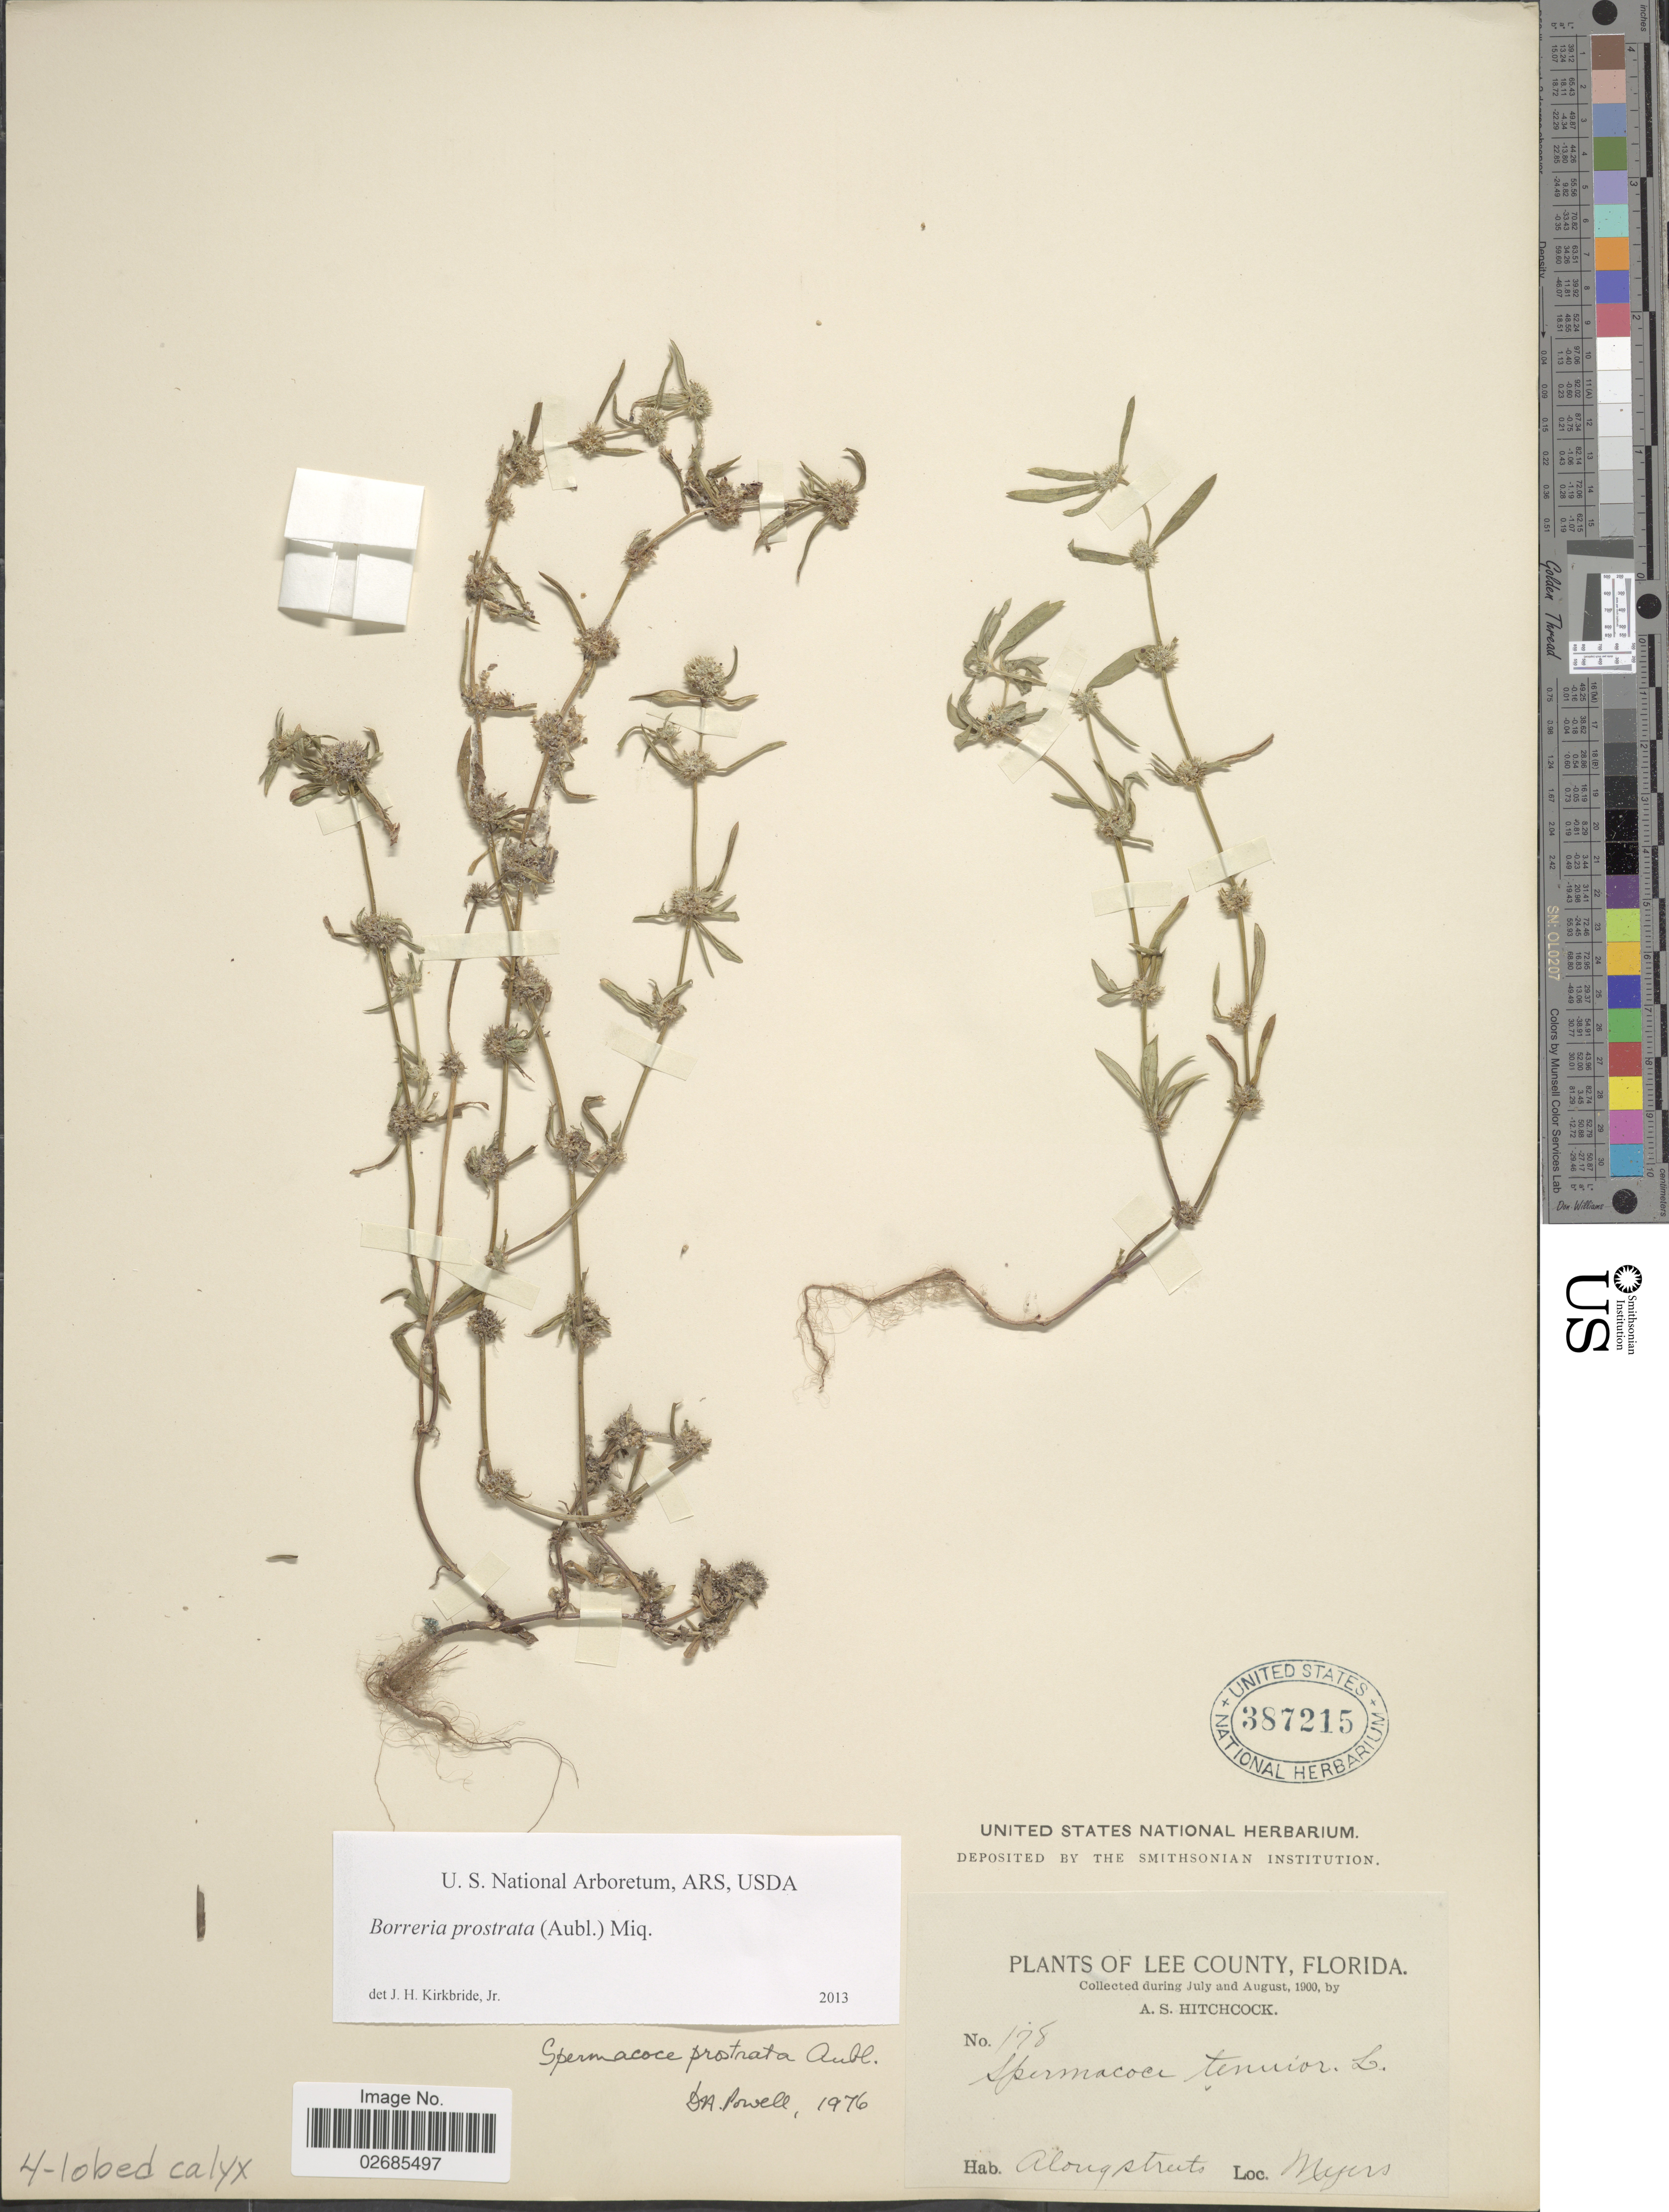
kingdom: Plantae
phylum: Tracheophyta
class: Magnoliopsida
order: Gentianales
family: Rubiaceae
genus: Borreria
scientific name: Borreria prostrata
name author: (Aubl.) Miq.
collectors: A. S. Hitchcock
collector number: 178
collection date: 1900-07/1900-08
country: United States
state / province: Florida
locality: Lee County. Along streets. Myers.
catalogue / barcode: US 387215